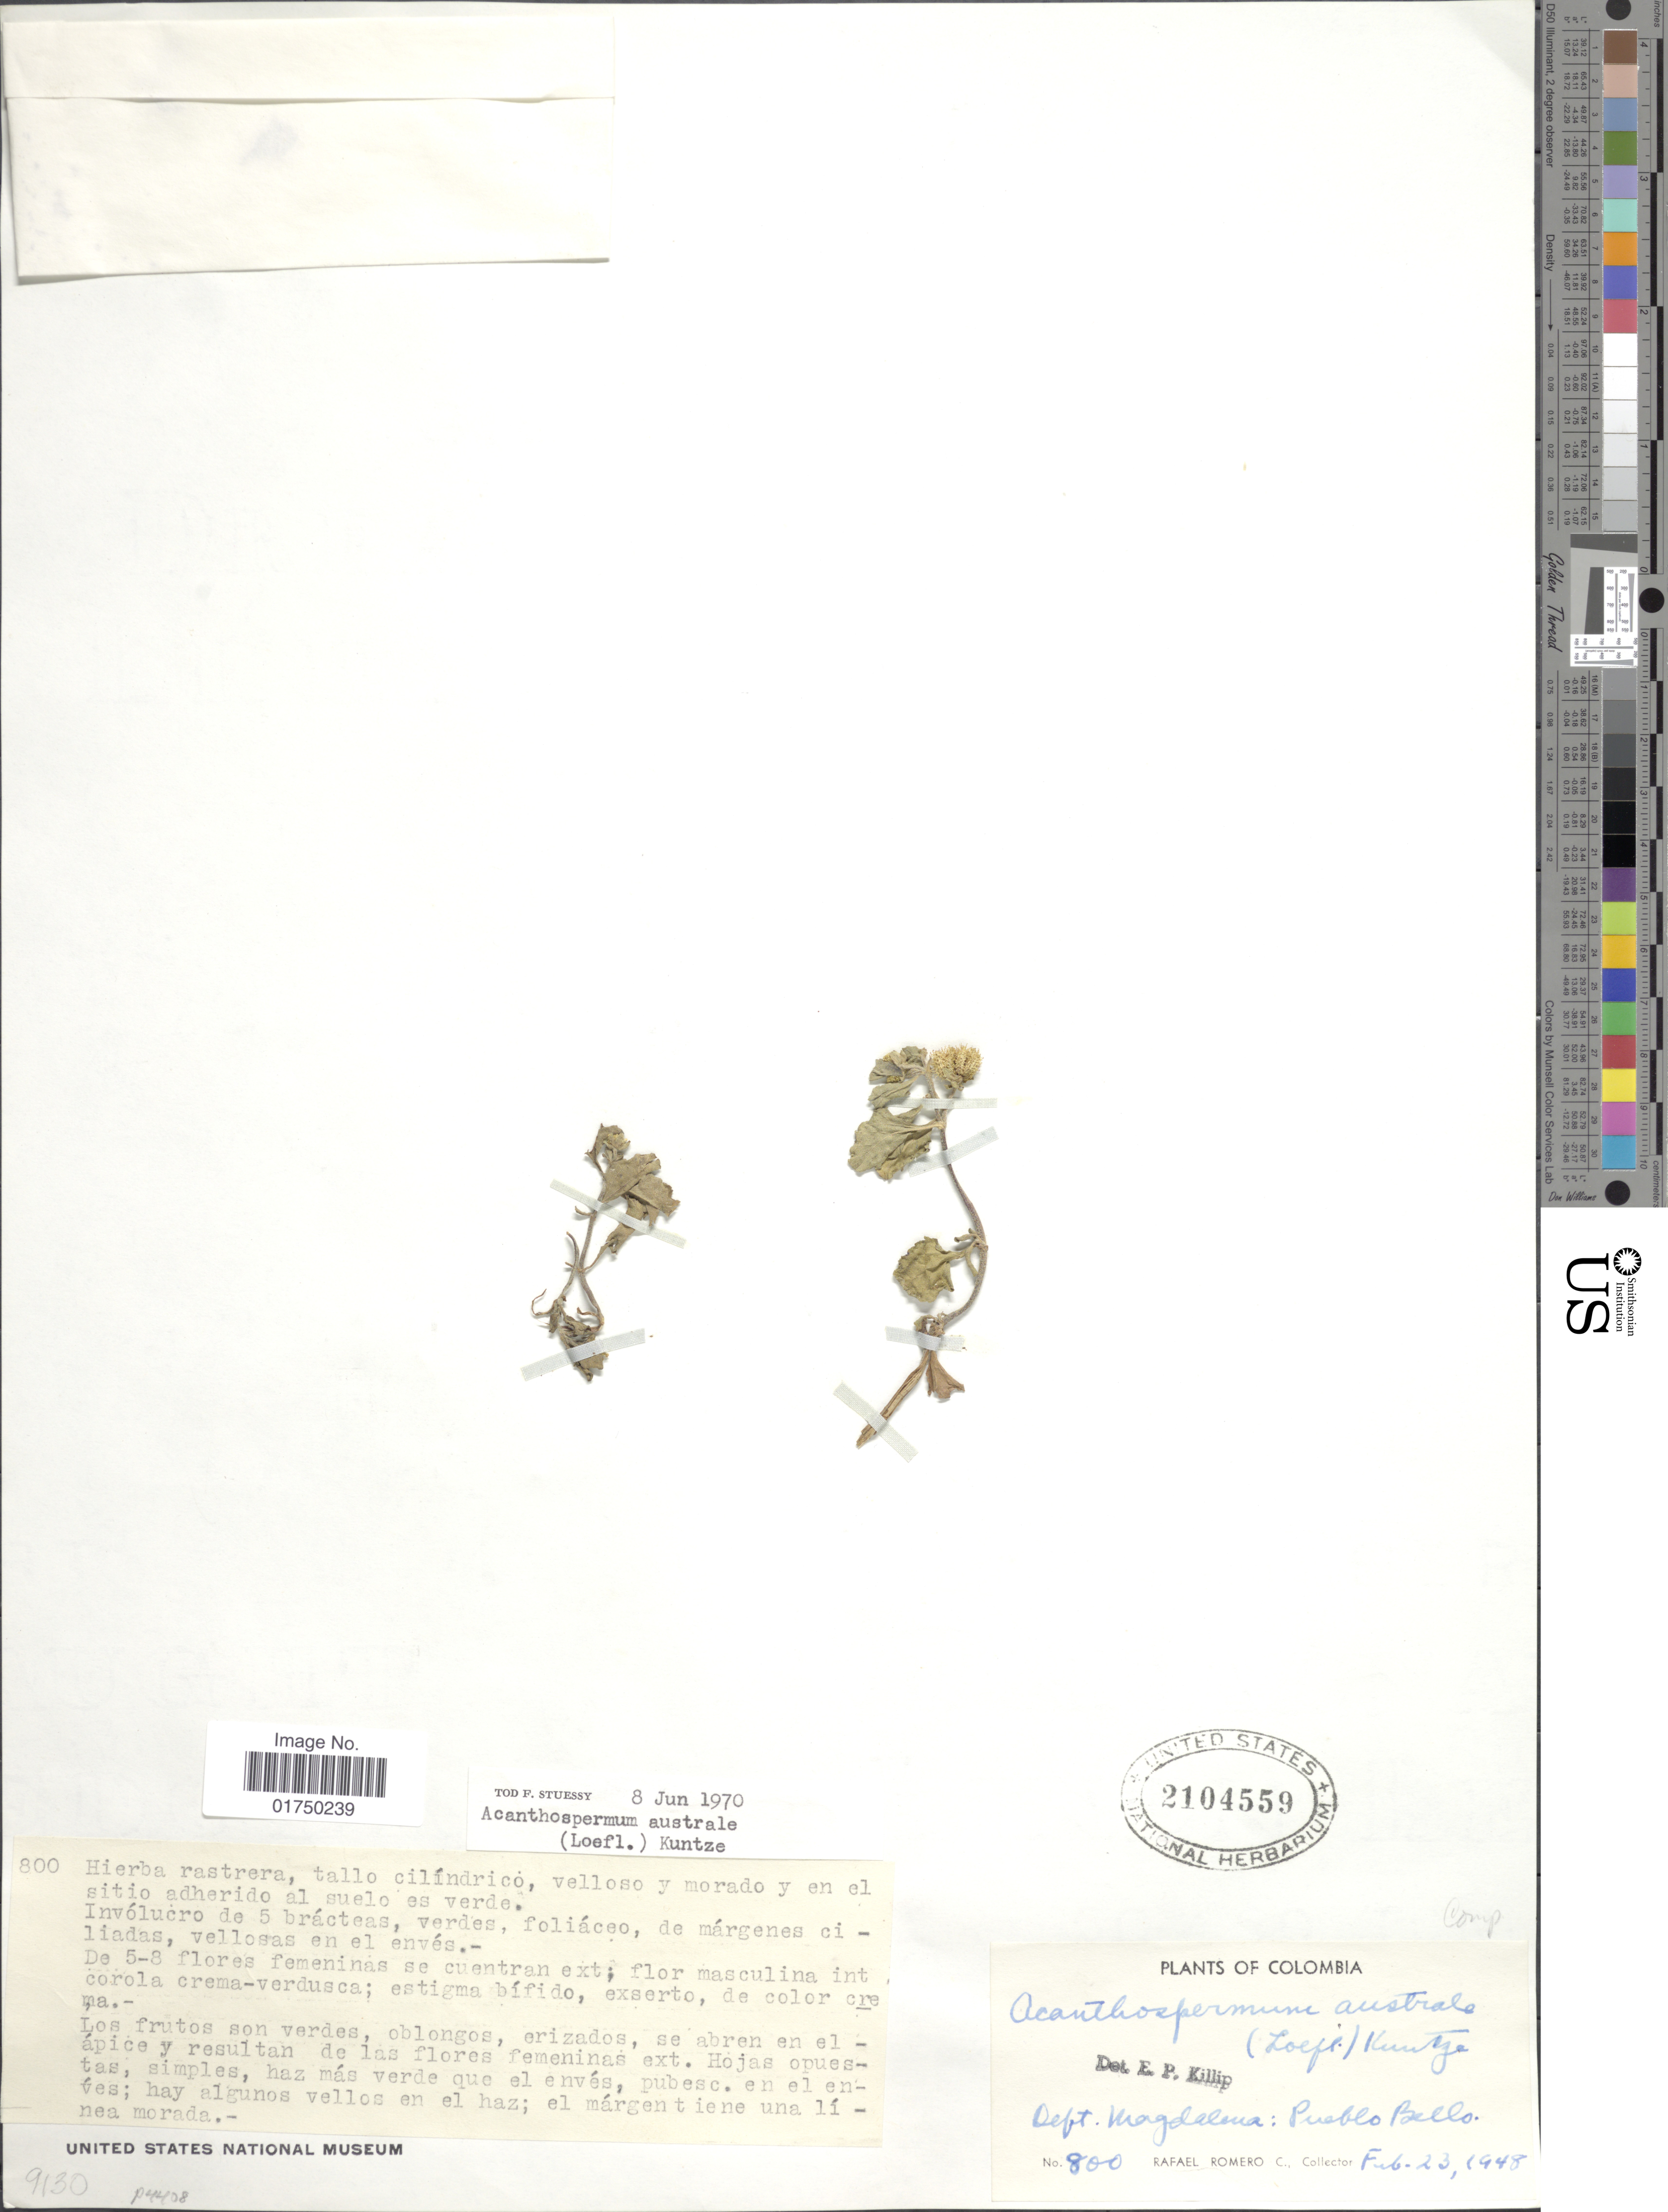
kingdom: Plantae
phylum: Tracheophyta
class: Magnoliopsida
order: Asterales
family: Asteraceae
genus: Acanthospermum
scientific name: Acanthospermum australe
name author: (Loefl.) Kuntze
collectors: R. Romero Castañeda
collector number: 800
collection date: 1948-02-23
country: Colombia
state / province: Magdalena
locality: Dept. Magdalena: Pueblo Bello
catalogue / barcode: US 2104559